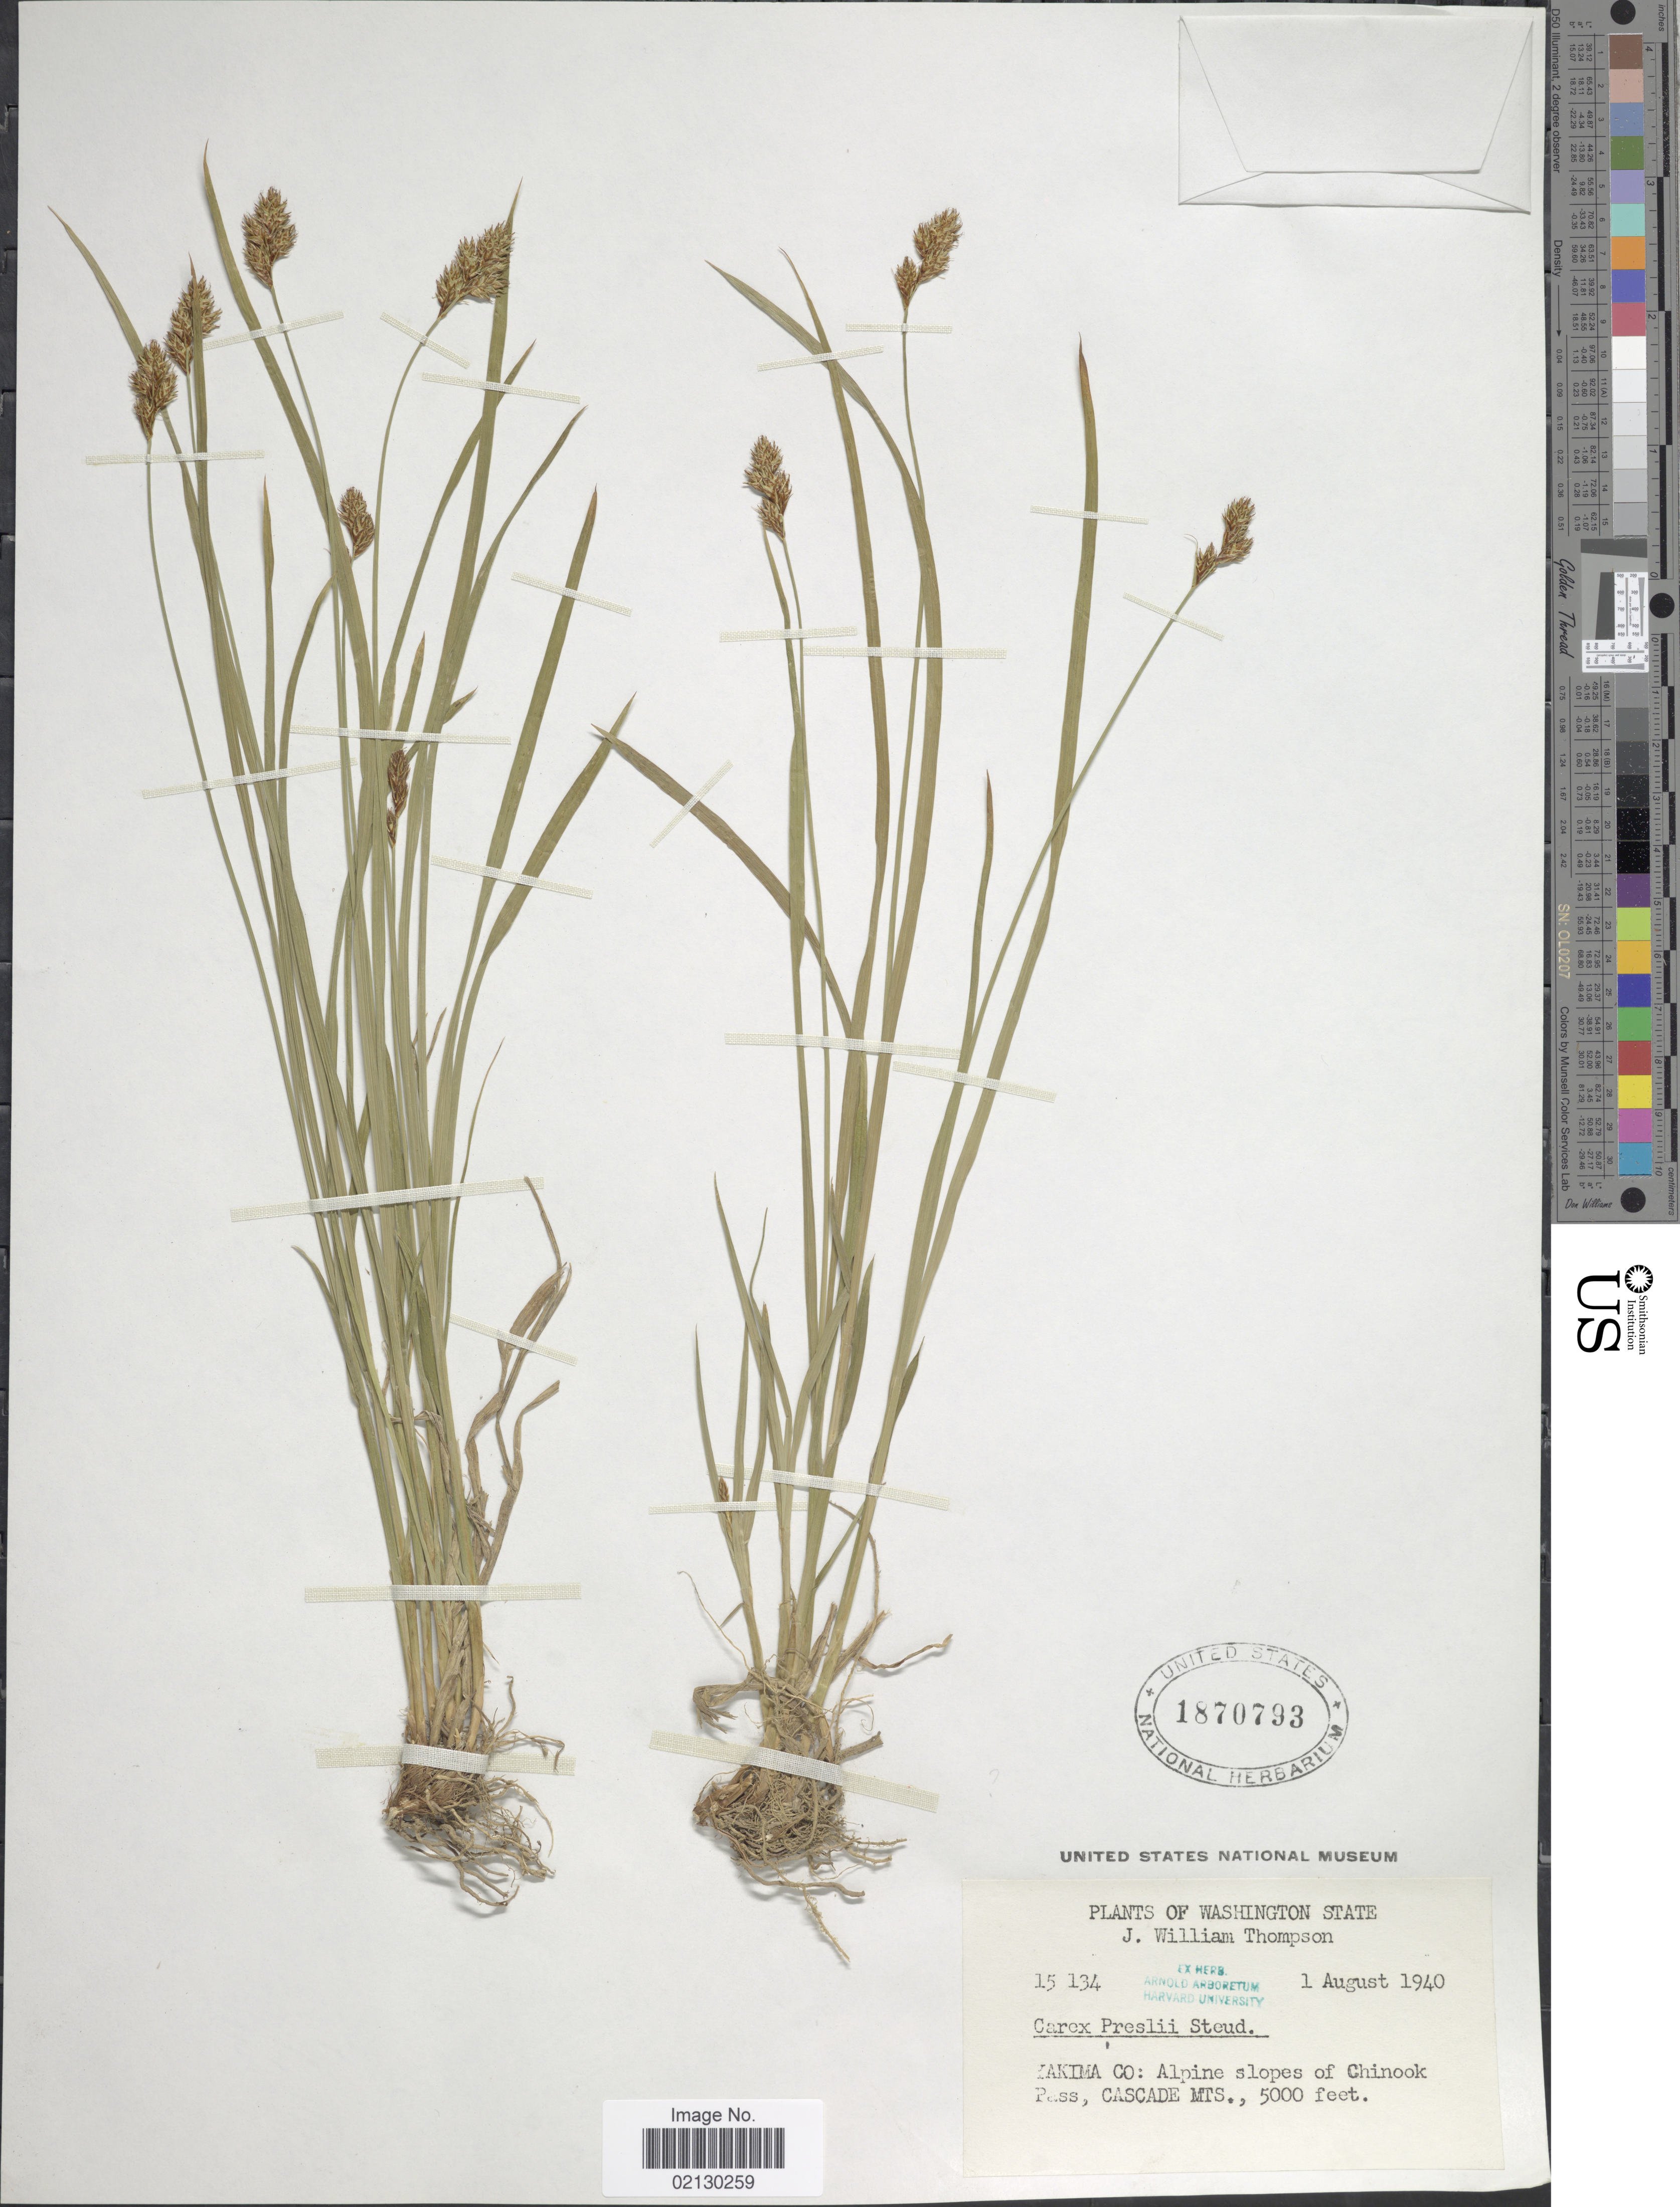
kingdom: Plantae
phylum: Tracheophyta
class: Liliopsida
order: Poales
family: Cyperaceae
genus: Carex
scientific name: Carex preslii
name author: Steud.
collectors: J. W. Thompson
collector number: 15134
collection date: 1940-08-01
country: United States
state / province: Washington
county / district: Yakima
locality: Yakima Co: Alpine slopes of Chinook Pass, Cascade Mts.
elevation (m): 1524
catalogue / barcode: US 1870793